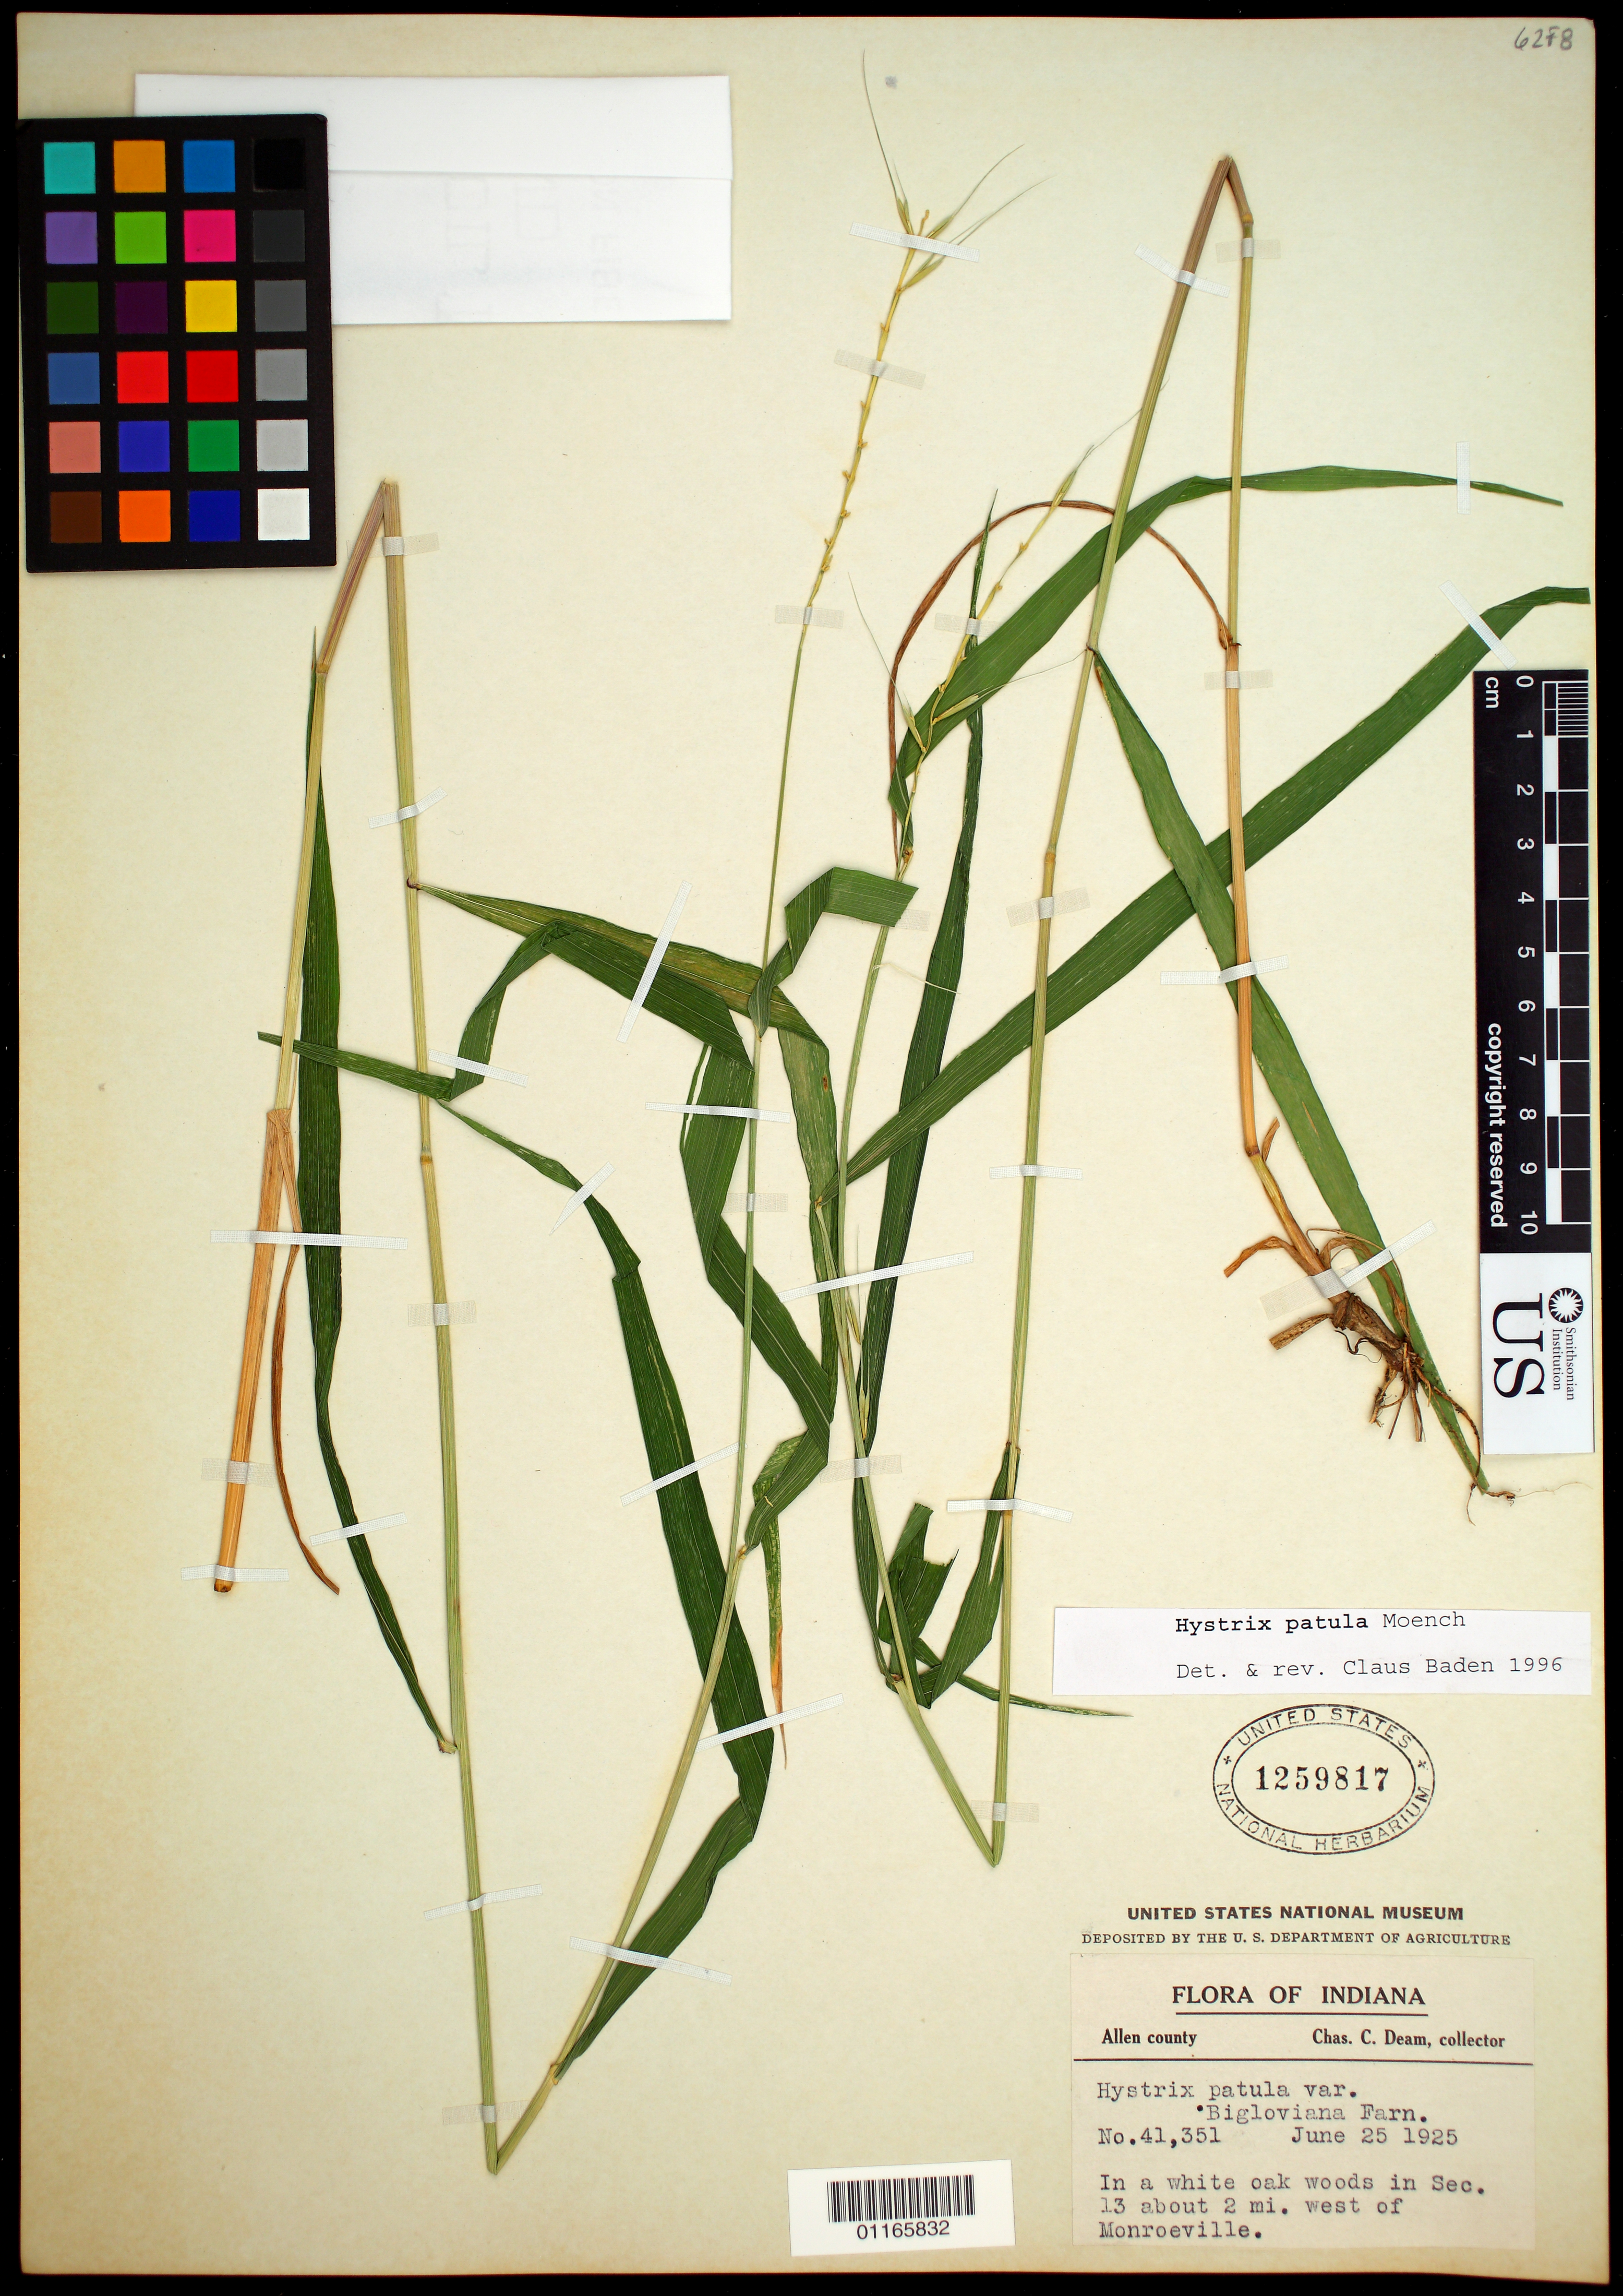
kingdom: Plantae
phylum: Tracheophyta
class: Liliopsida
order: Poales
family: Poaceae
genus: Hystrix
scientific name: Hystrix patula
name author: Moench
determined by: Baden, C.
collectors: C. C. Deam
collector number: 41351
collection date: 1925-06-25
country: United States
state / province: Indiana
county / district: Allen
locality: In Sec. 13 about 2 mi. west of Monroeville.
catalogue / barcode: US 1259817